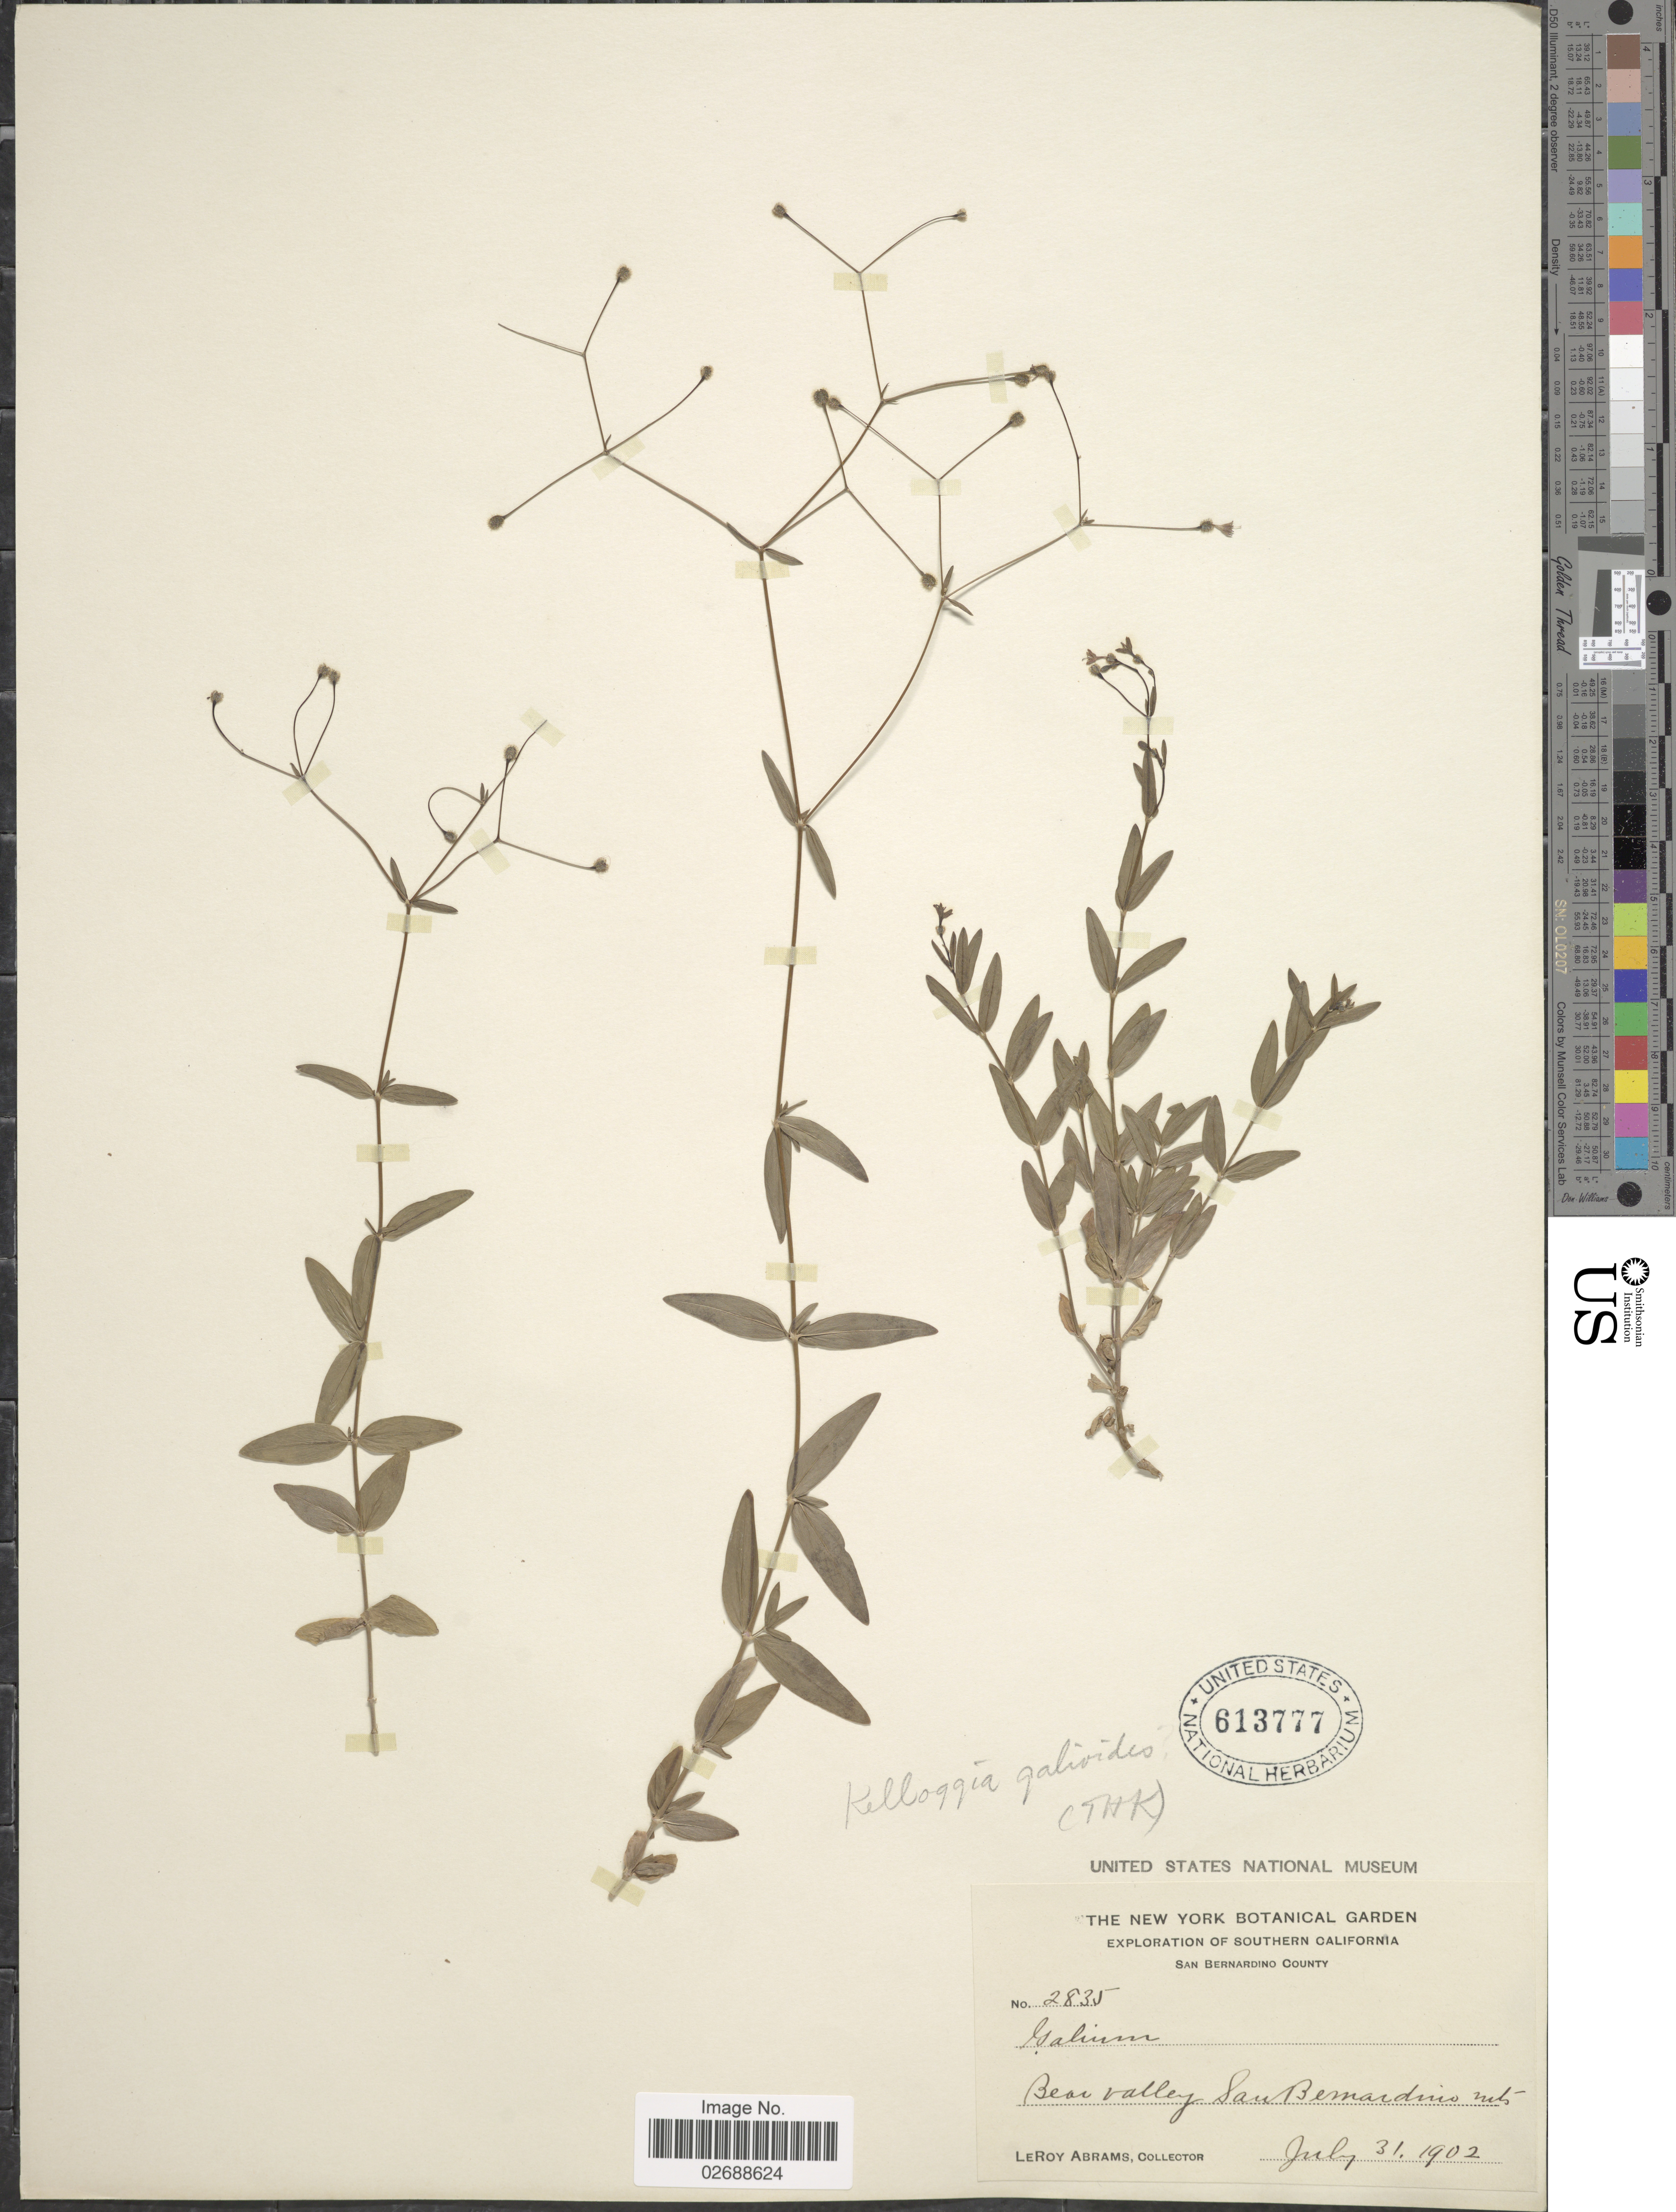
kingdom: Plantae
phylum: Tracheophyta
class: Magnoliopsida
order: Gentianales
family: Rubiaceae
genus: Kelloggia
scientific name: Kelloggia galioides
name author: Torr.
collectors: L. Abrams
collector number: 2835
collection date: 1902-07-31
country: United States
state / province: California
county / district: San Bernardino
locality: Southern California. San Bernardino County. Bear Valley, San Bernardino Mts.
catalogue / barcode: US 613777